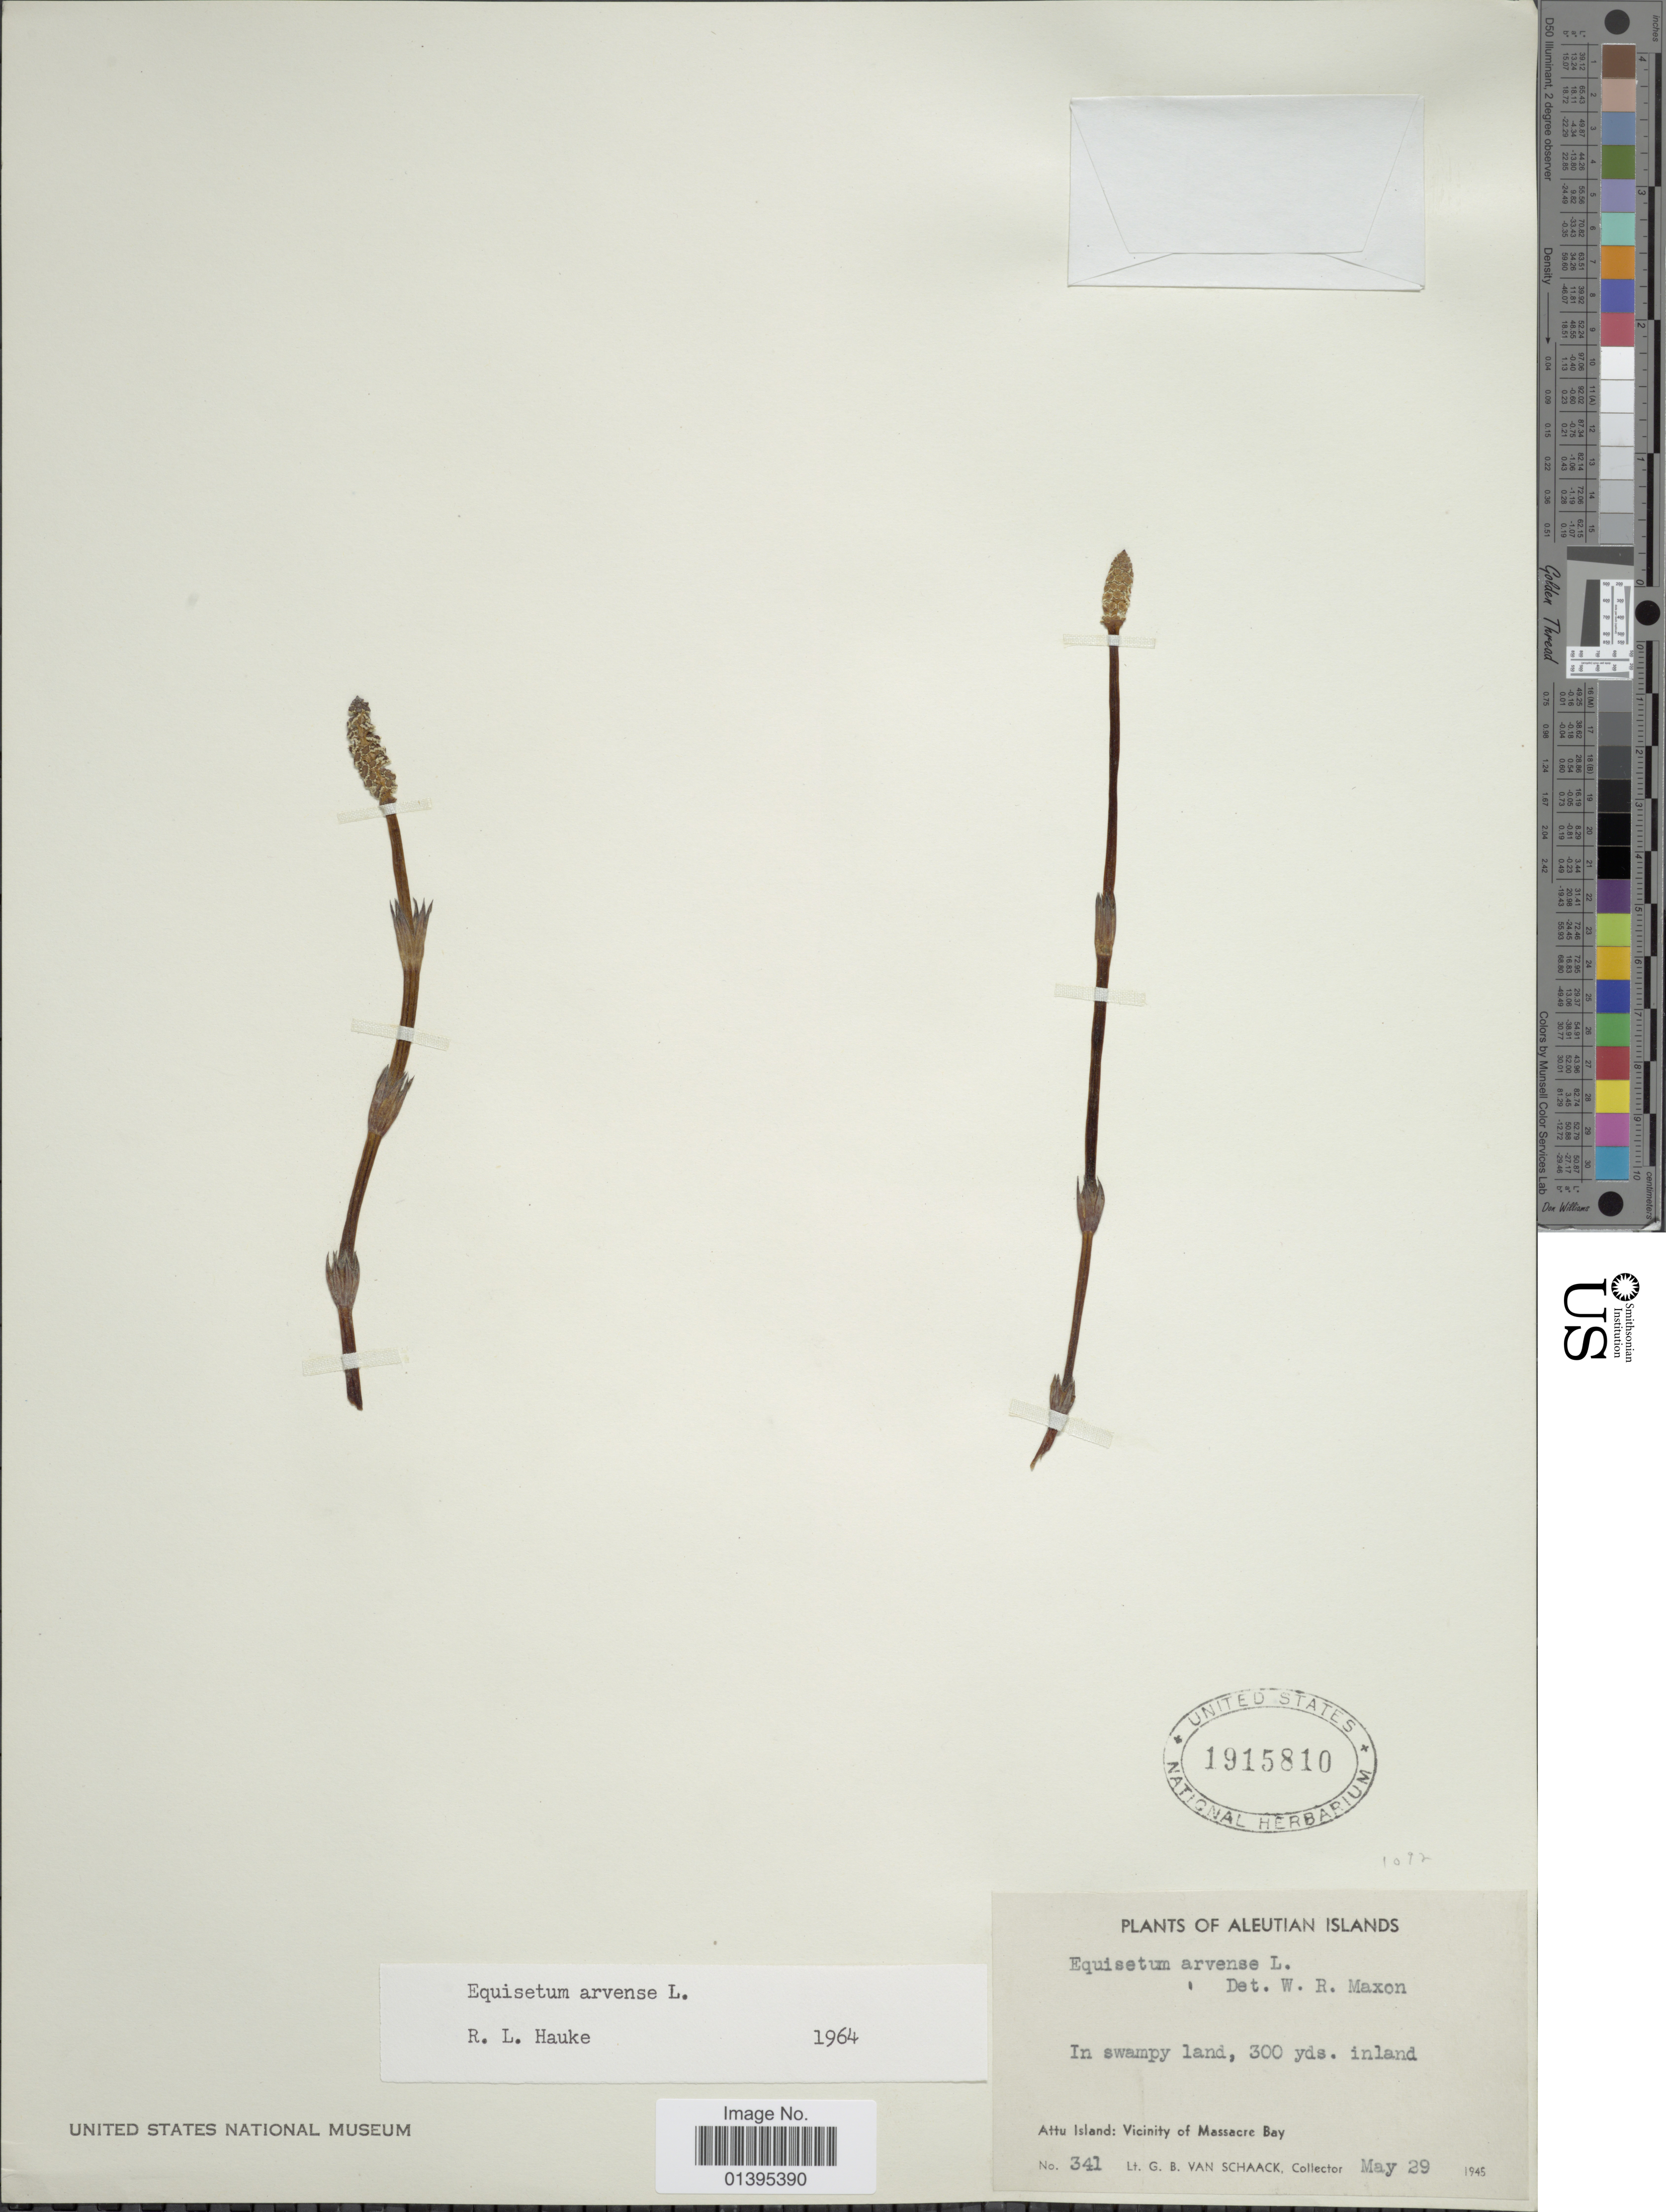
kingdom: Plantae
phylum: Tracheophyta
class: Polypodiopsida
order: Equisetales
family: Equisetaceae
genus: Equisetum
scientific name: Equisetum arvense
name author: L.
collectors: G. Van Schaack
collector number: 341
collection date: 1945-05-29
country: United States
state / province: Alaska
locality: Aleutian Islands, Attu Island: vicinity of Massacre Ba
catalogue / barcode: US 1915810